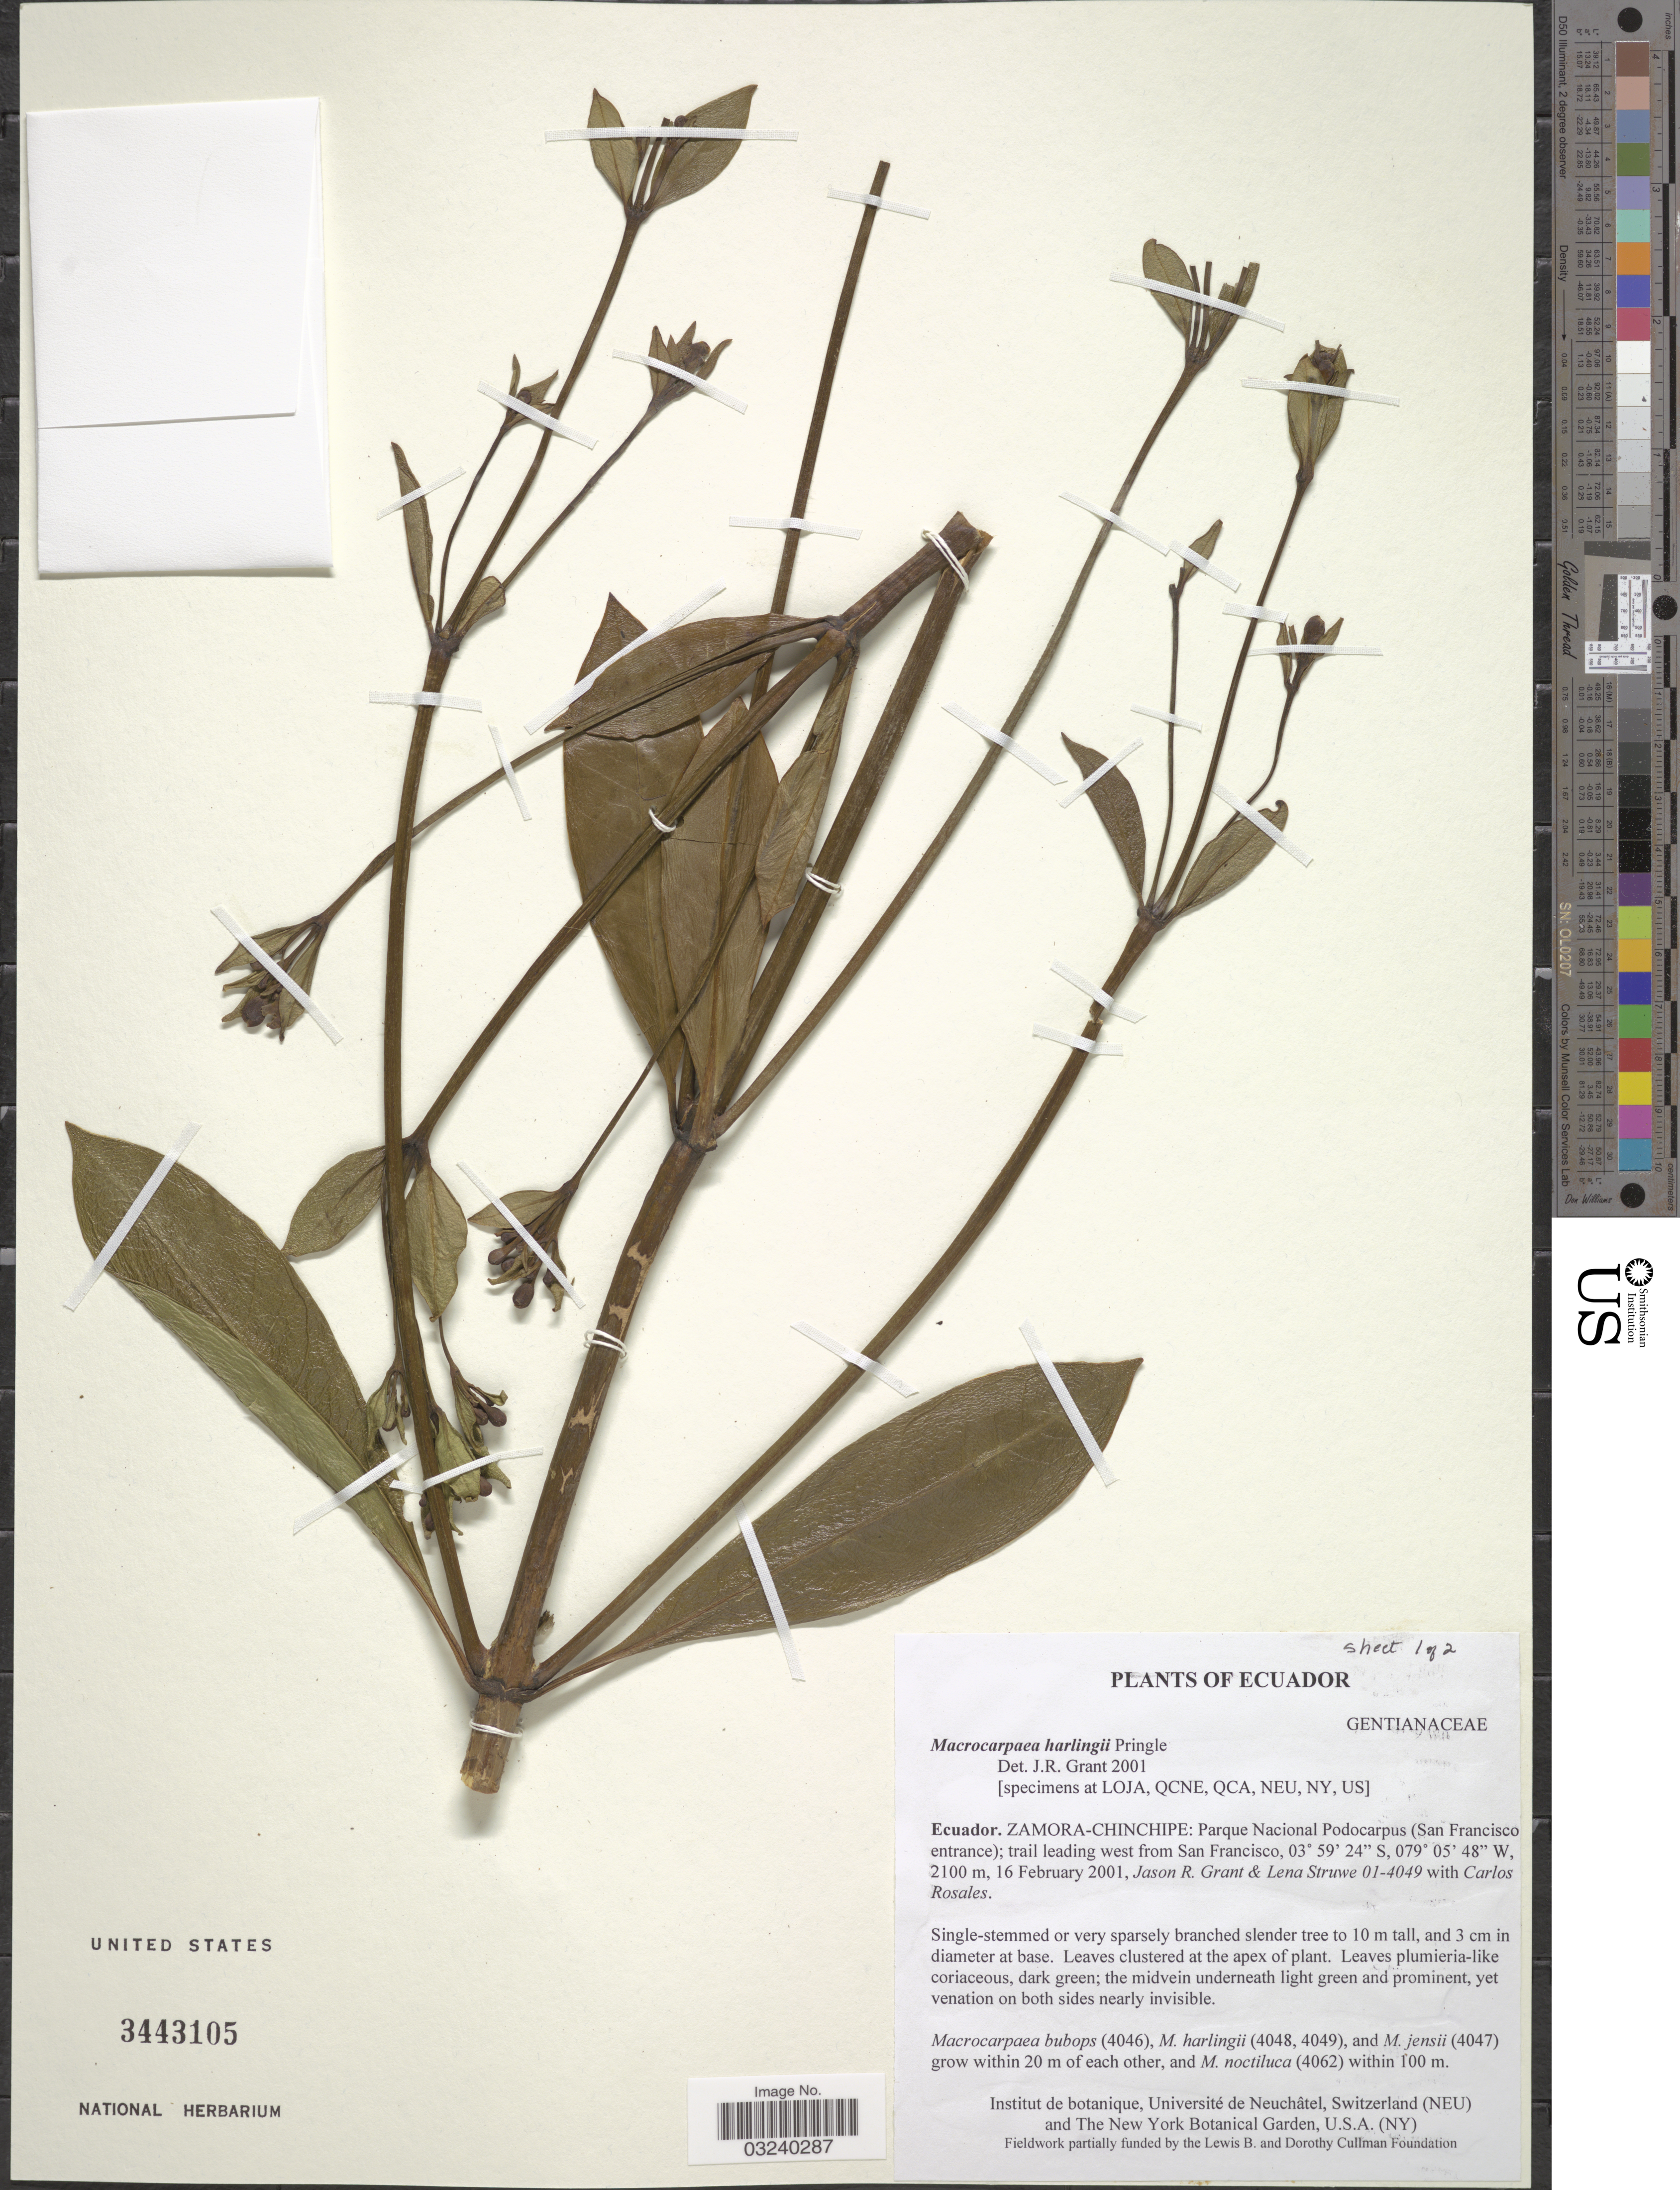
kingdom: Plantae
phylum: Tracheophyta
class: Magnoliopsida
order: Gentianales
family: Gentianaceae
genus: Macrocarpaea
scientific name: Macrocarpaea harlingii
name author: J.S. Pringle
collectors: J. R. Grant, L. Struwe & C. Rosales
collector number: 01-4049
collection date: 2001-02-16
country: Ecuador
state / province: Zamora-Chinchipe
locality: Parque Nacional Podocarpus (San Francisco entrance); trail leading west from San Francisco.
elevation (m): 2100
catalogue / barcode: US 3443105